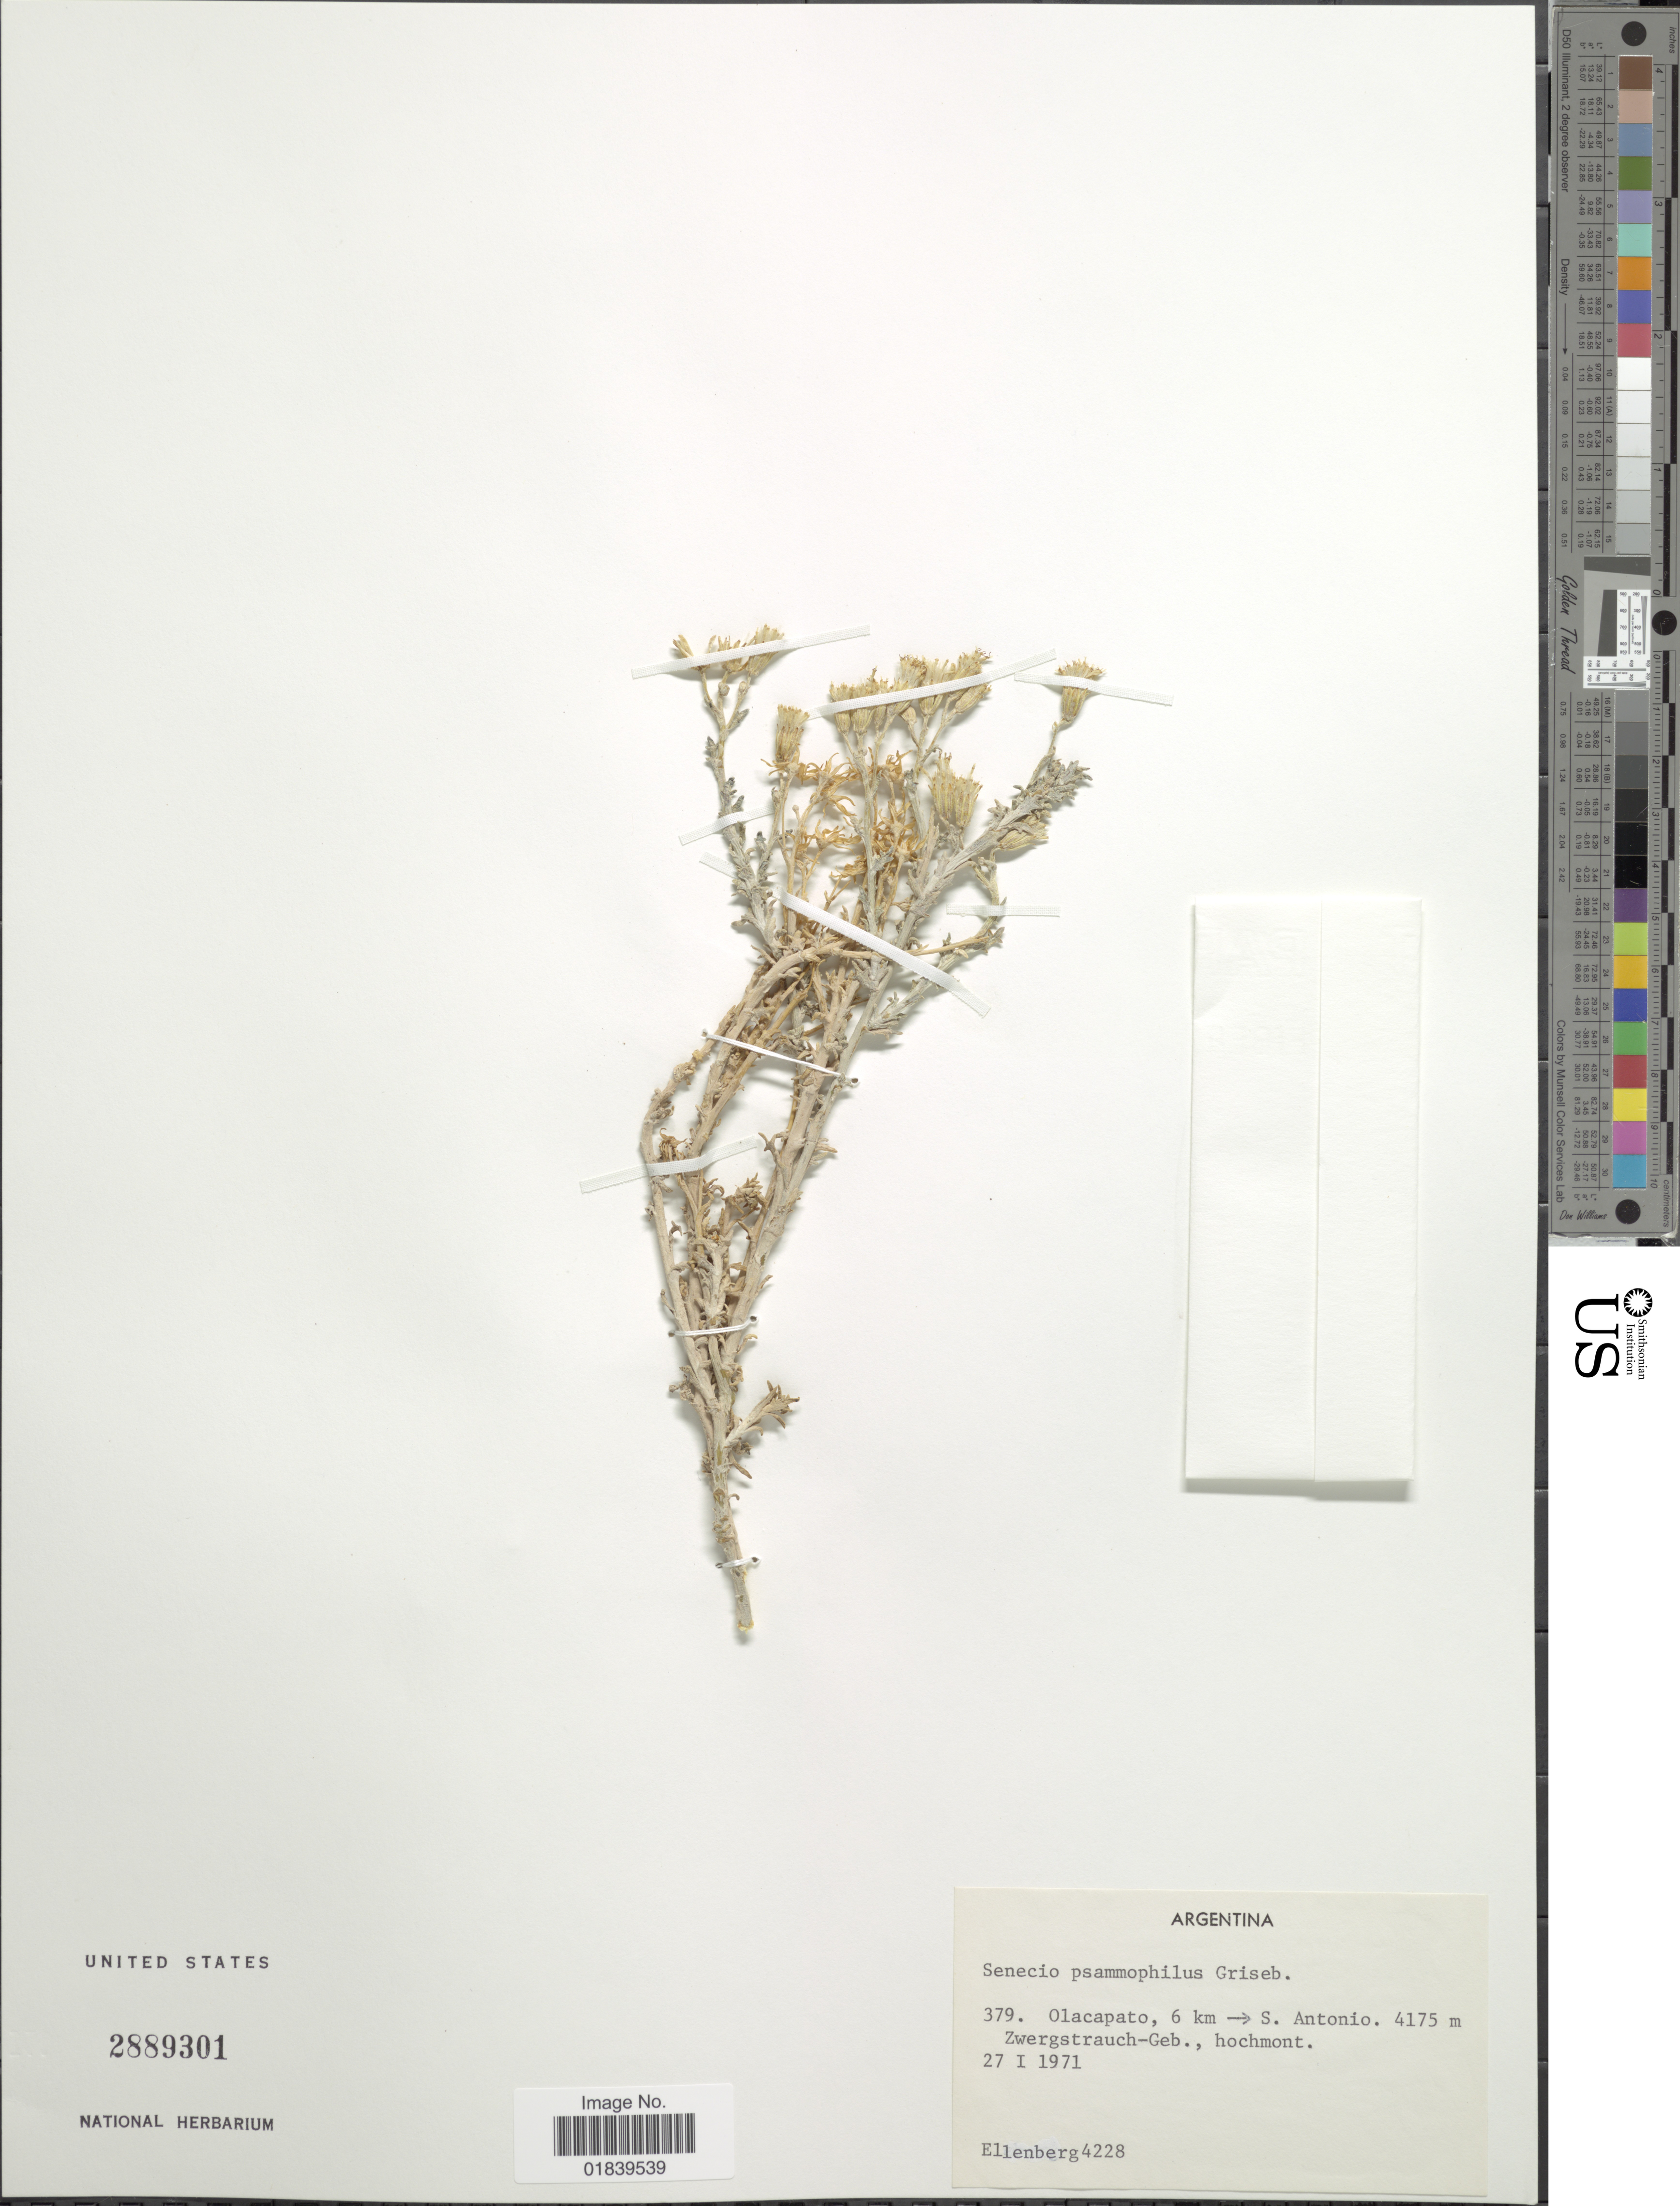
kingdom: Plantae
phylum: Tracheophyta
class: Magnoliopsida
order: Asterales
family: Asteraceae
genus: Senecio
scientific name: Senecio filaginoides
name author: DC.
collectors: H. Ellenberg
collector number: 4228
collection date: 1971-01-27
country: Argentina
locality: Alacapato, 6 km - S, Antonio, Zwergstrauch - Geb. Hochmont.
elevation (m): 4175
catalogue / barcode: US 2889301